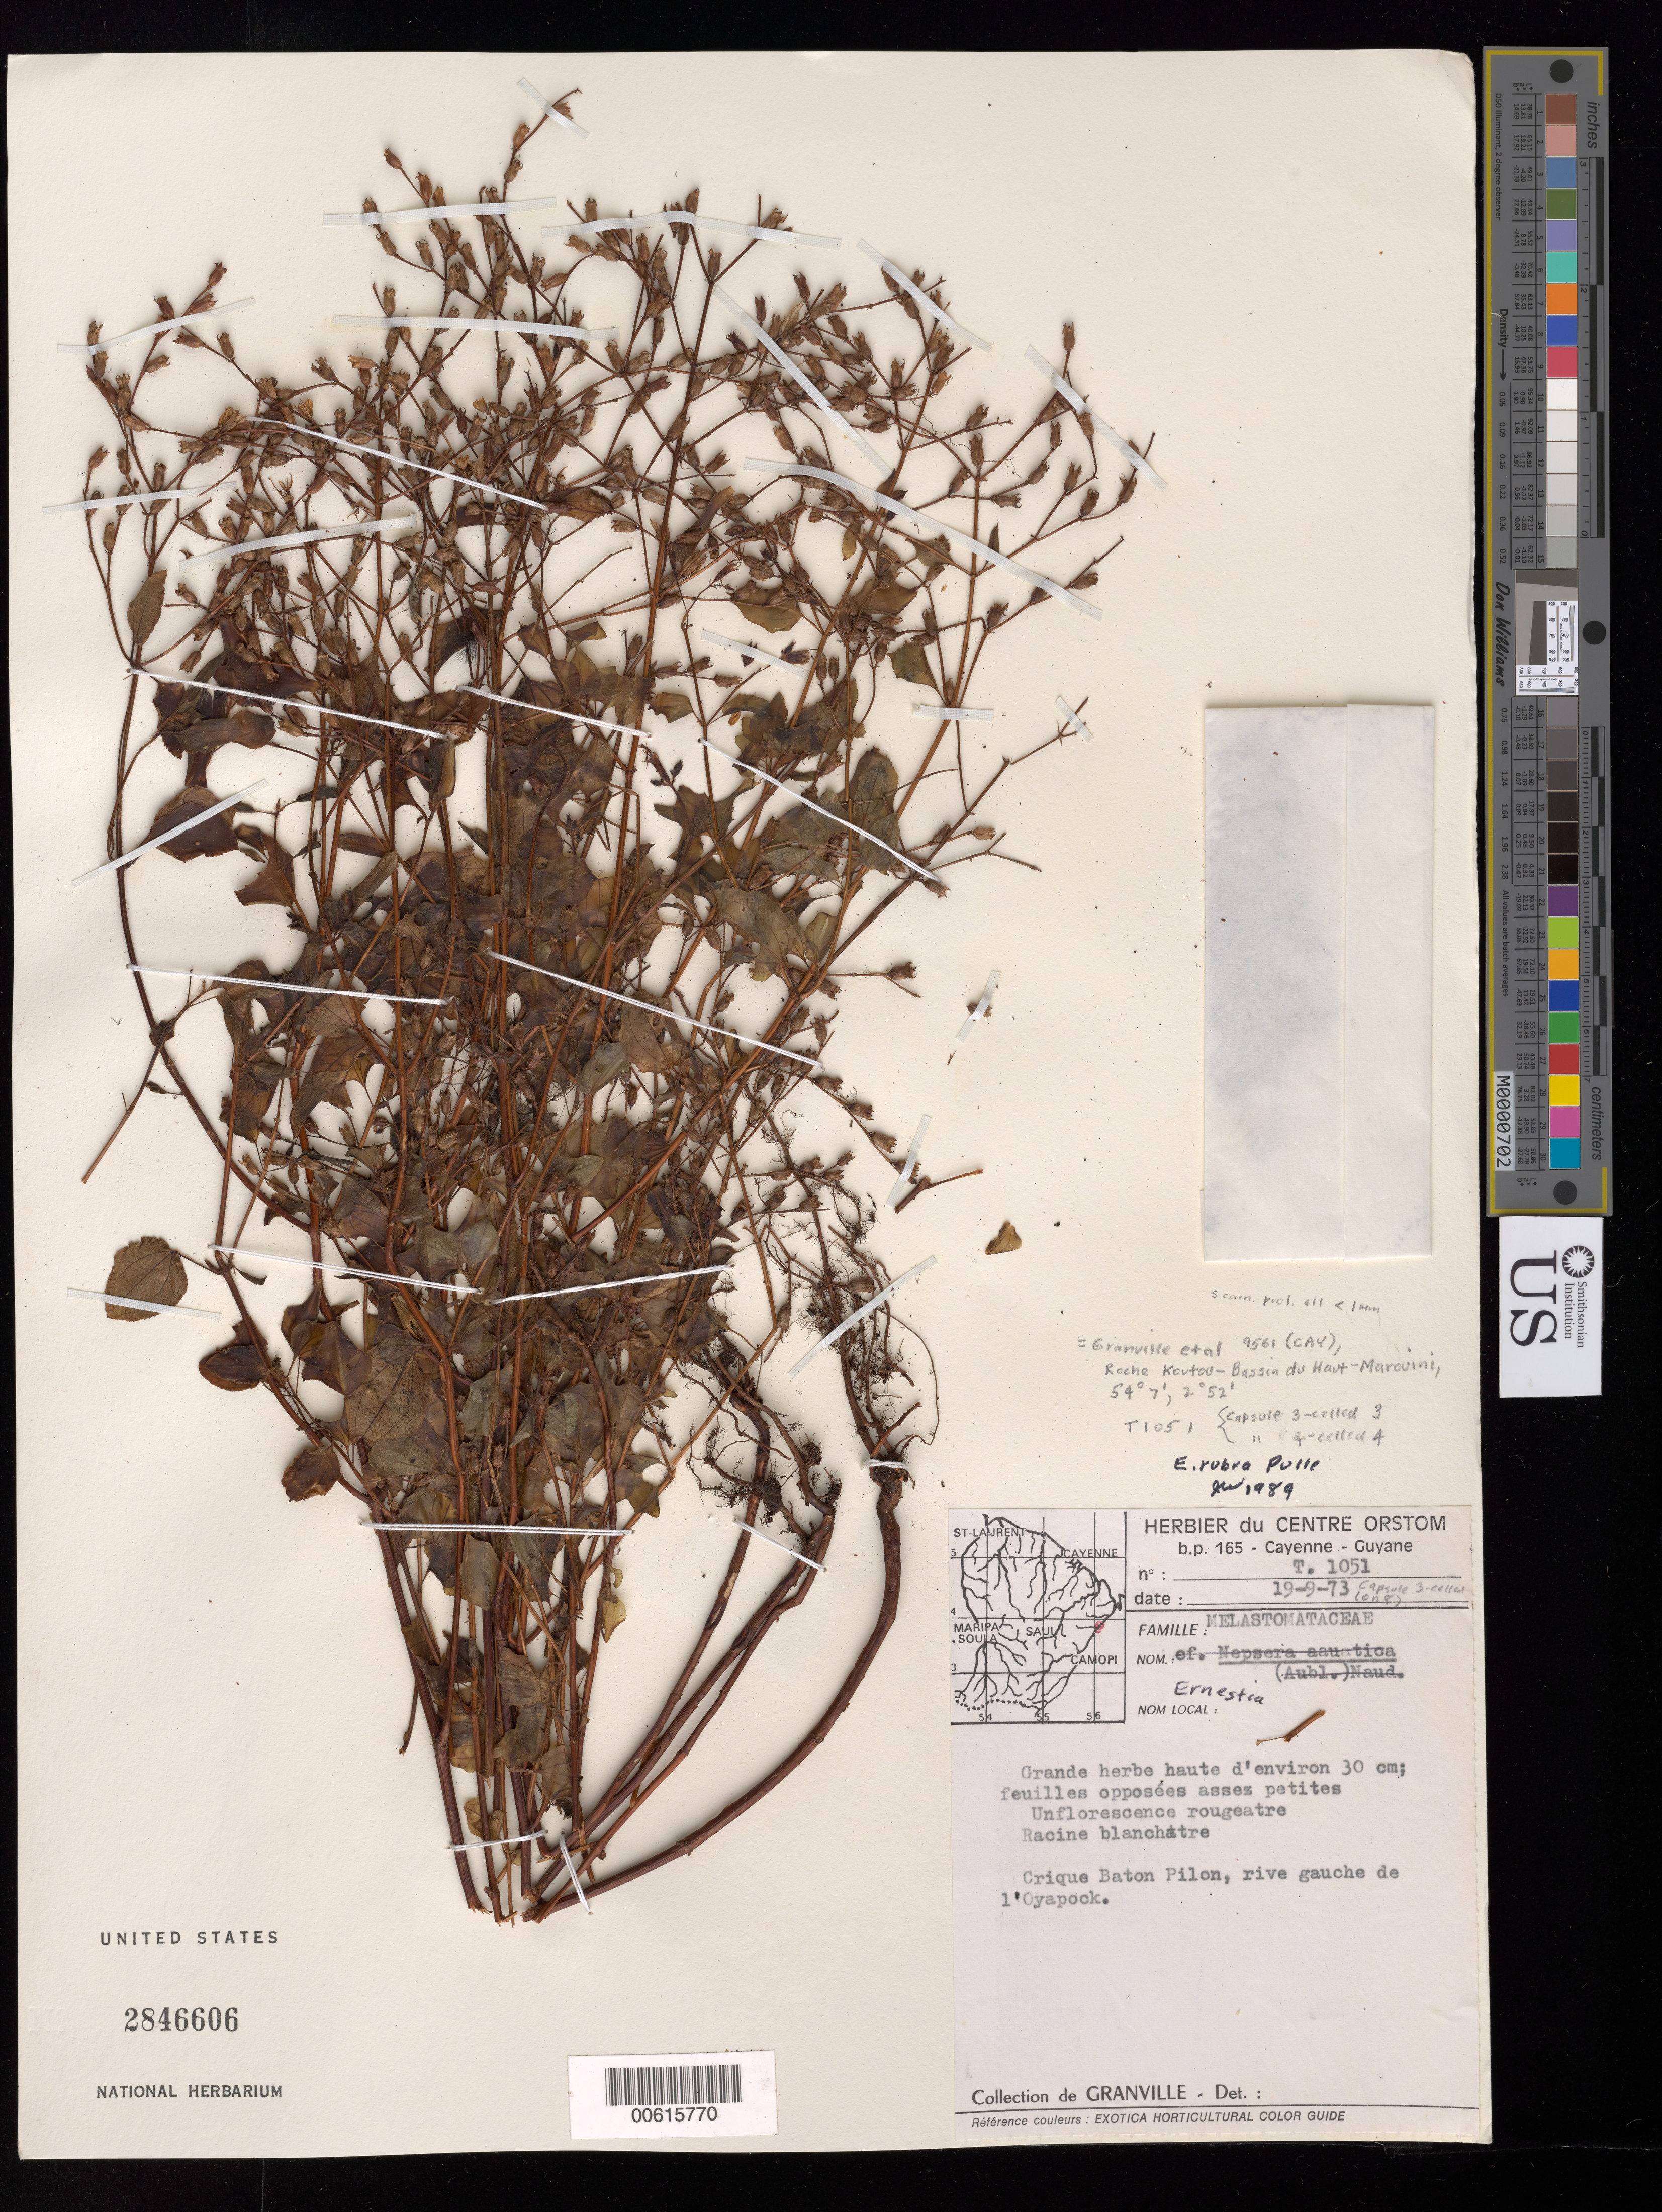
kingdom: Plantae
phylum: Tracheophyta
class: Magnoliopsida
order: Myrtales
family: Melastomataceae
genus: Ernestia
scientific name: Ernestia rubra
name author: Pulle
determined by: Wurdack, John J., (US), US (UNITED STATES)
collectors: J.-J. de Granville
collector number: T 1051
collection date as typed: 19-Sep-73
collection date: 1973-09-19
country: French Guiana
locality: Crique Baton Piton, rive gauche de l'Oyapock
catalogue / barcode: US 2846606